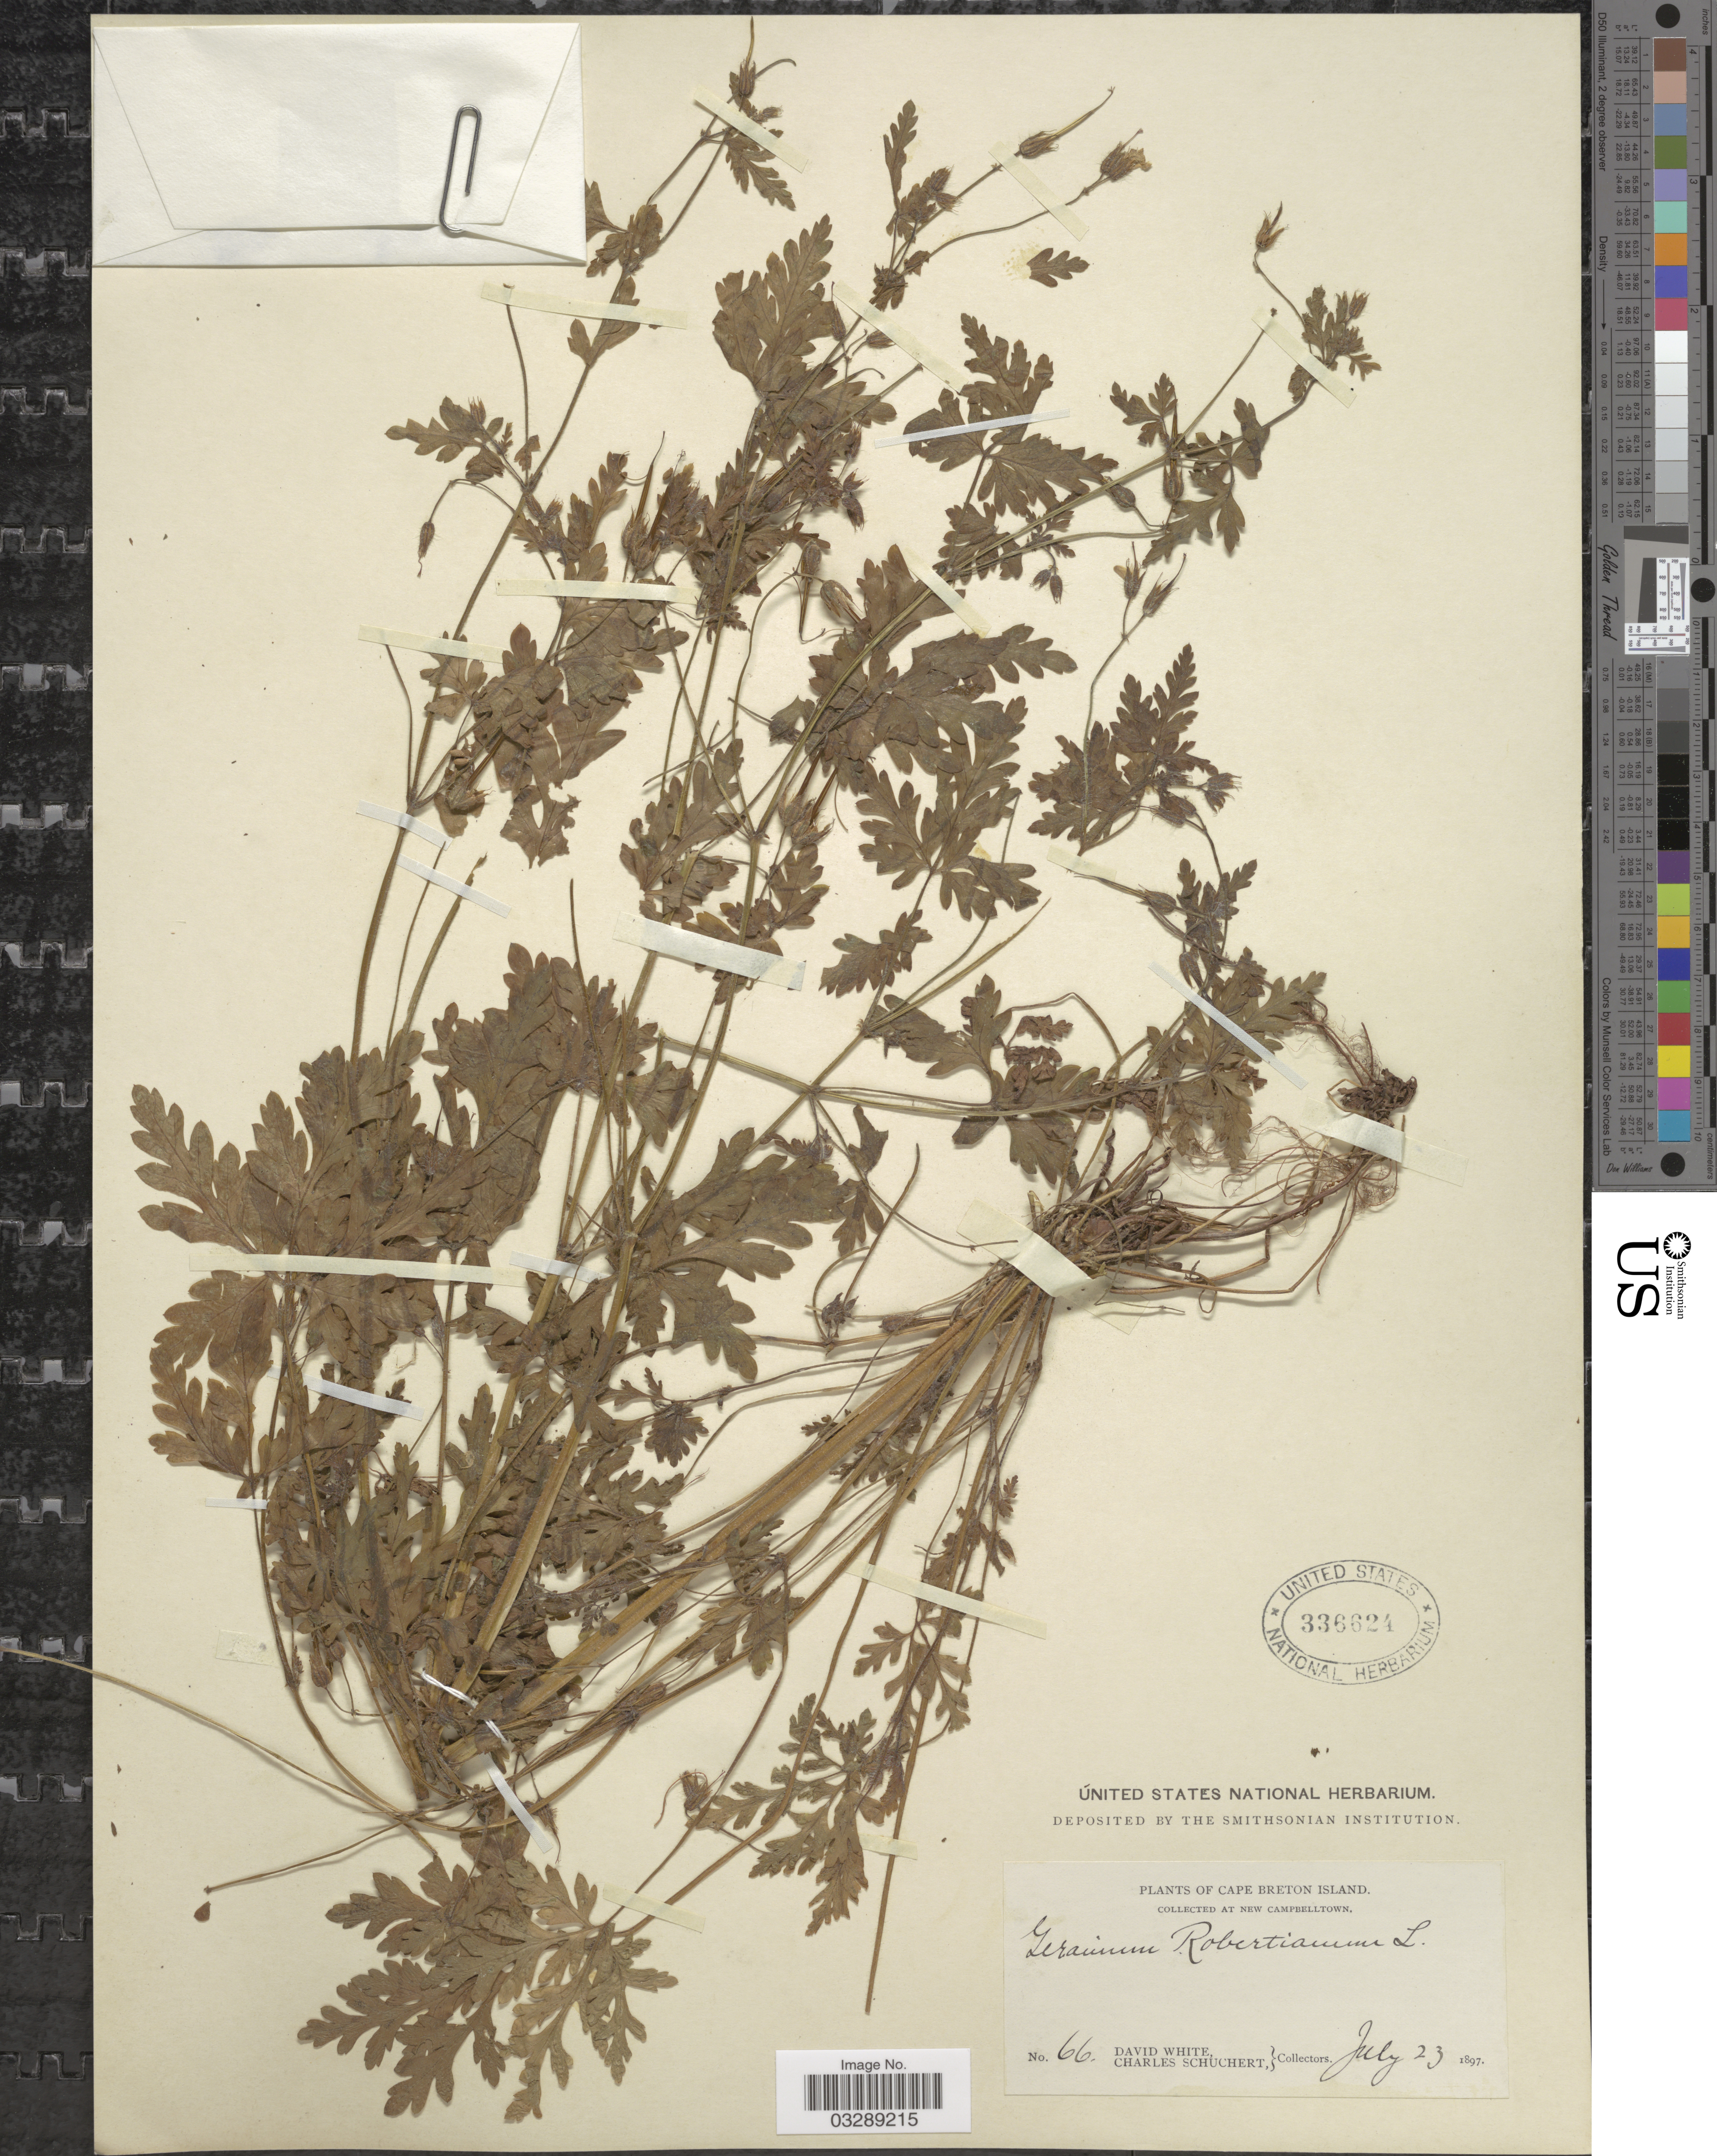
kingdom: Plantae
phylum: Tracheophyta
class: Magnoliopsida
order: Geraniales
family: Geraniaceae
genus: Geranium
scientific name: Geranium robertianum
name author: L.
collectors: D. White & C. Schuchert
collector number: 66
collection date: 1897-07-23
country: Canada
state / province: Nova Scotia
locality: Cape Breton Island, at New Campbelltown.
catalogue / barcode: US 336624